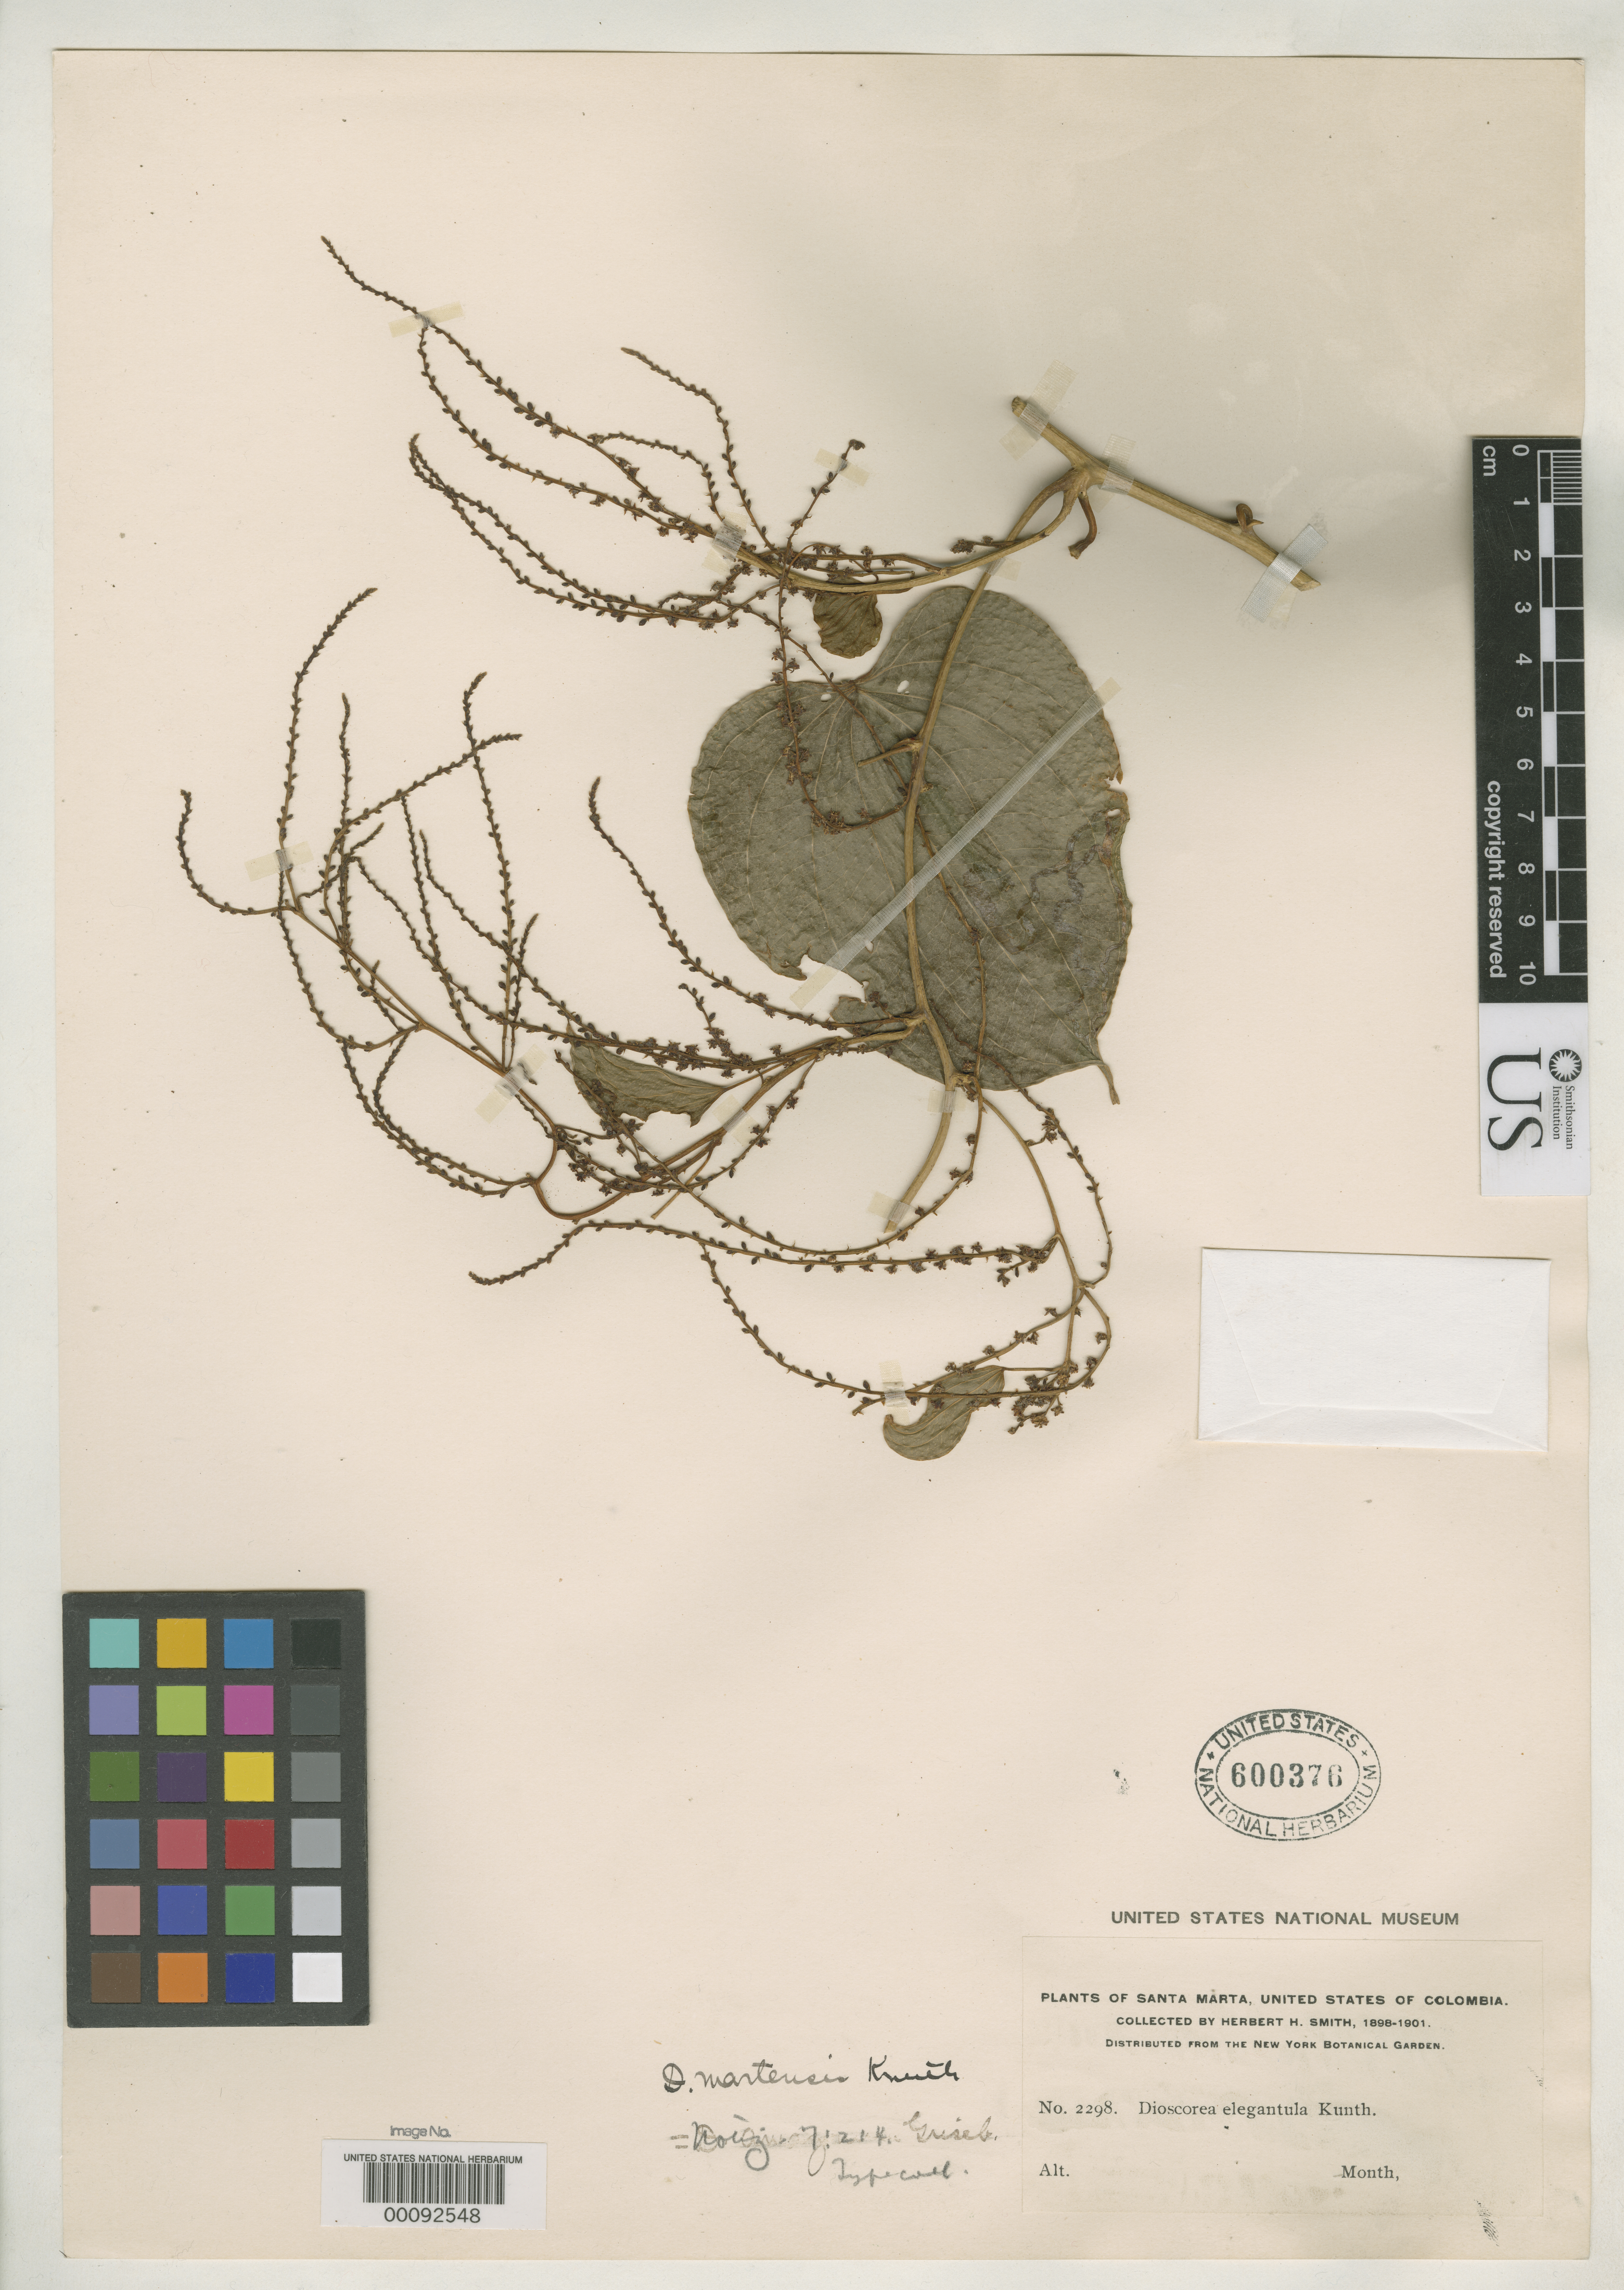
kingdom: Plantae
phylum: Tracheophyta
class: Liliopsida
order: Dioscoreales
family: Dioscoreaceae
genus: Dioscorea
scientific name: Dioscorea martensis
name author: R. Knuth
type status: Isotype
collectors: Herbert H. Smith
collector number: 2298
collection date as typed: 1898 to -- --- 1901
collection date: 1898/1901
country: Colombia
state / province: Magdalena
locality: Santa Marta.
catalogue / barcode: US 600376